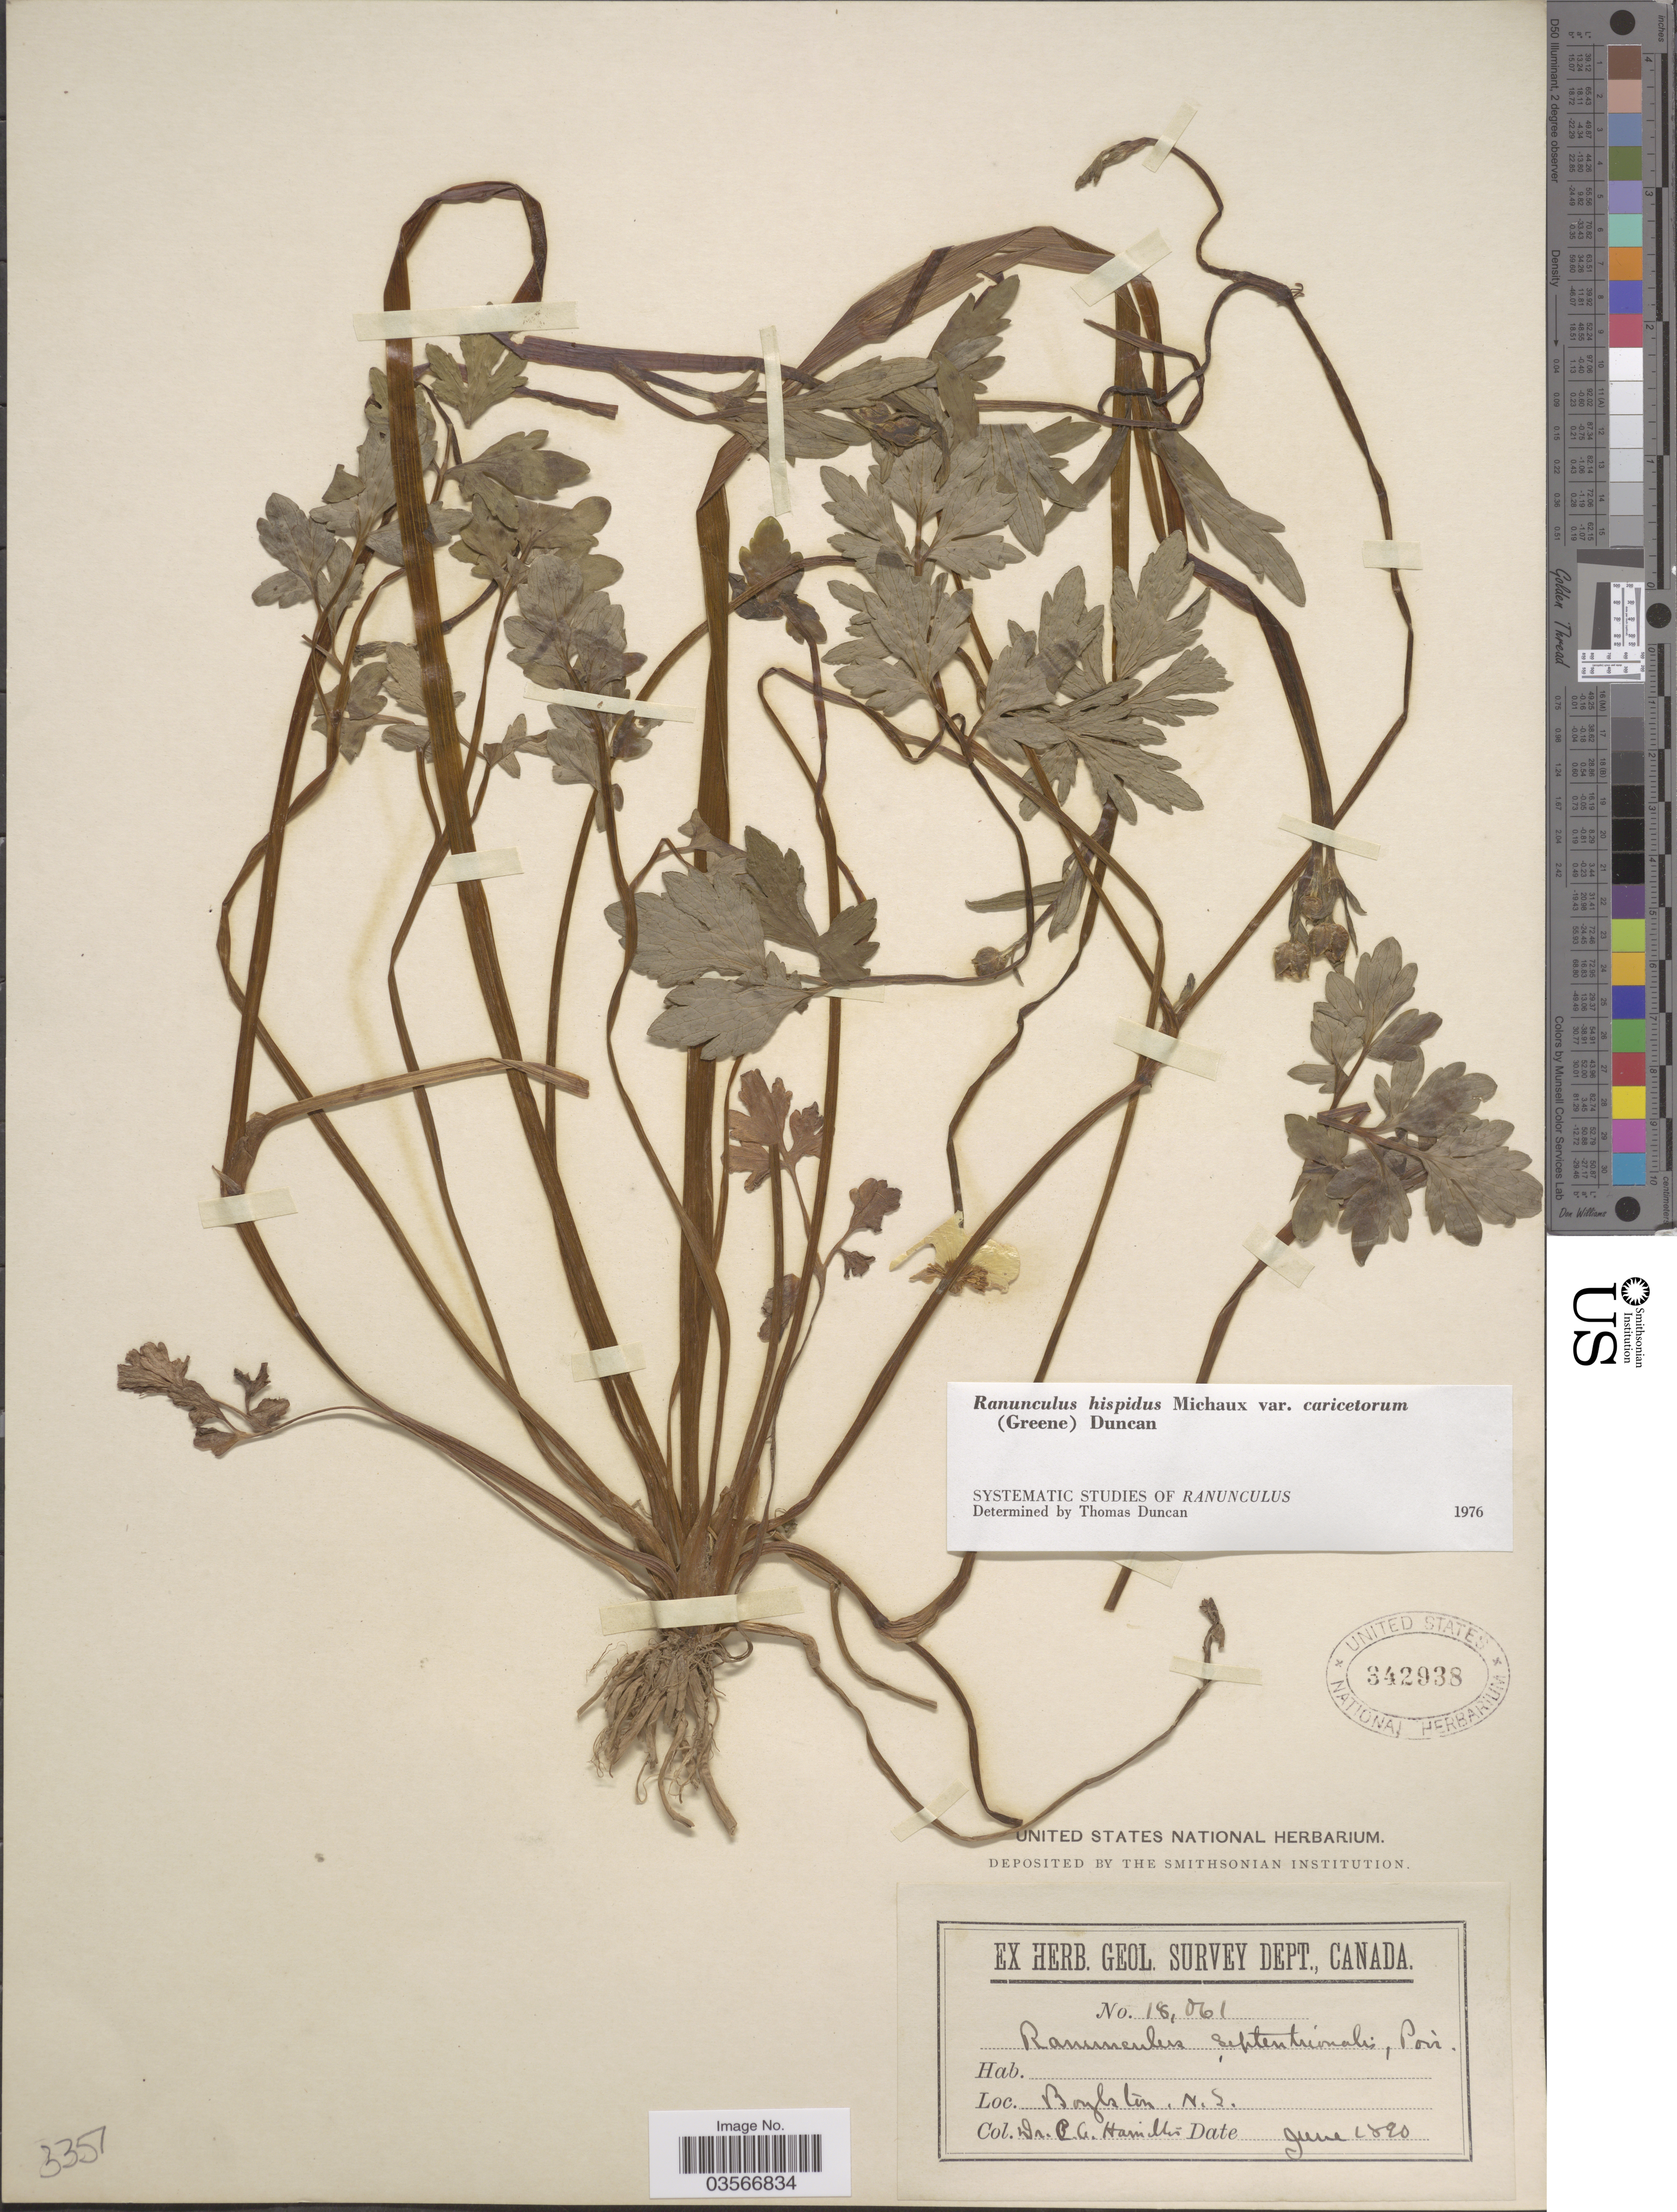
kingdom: Plantae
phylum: Tracheophyta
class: Magnoliopsida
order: Ranunculales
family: Ranunculaceae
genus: Ranunculus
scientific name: Ranunculus hispidus var. caricetorum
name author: Michx.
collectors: C. Hamilton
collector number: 18061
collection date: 1890-06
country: Canada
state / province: Nova Scotia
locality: Boylston.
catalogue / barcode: US 342938